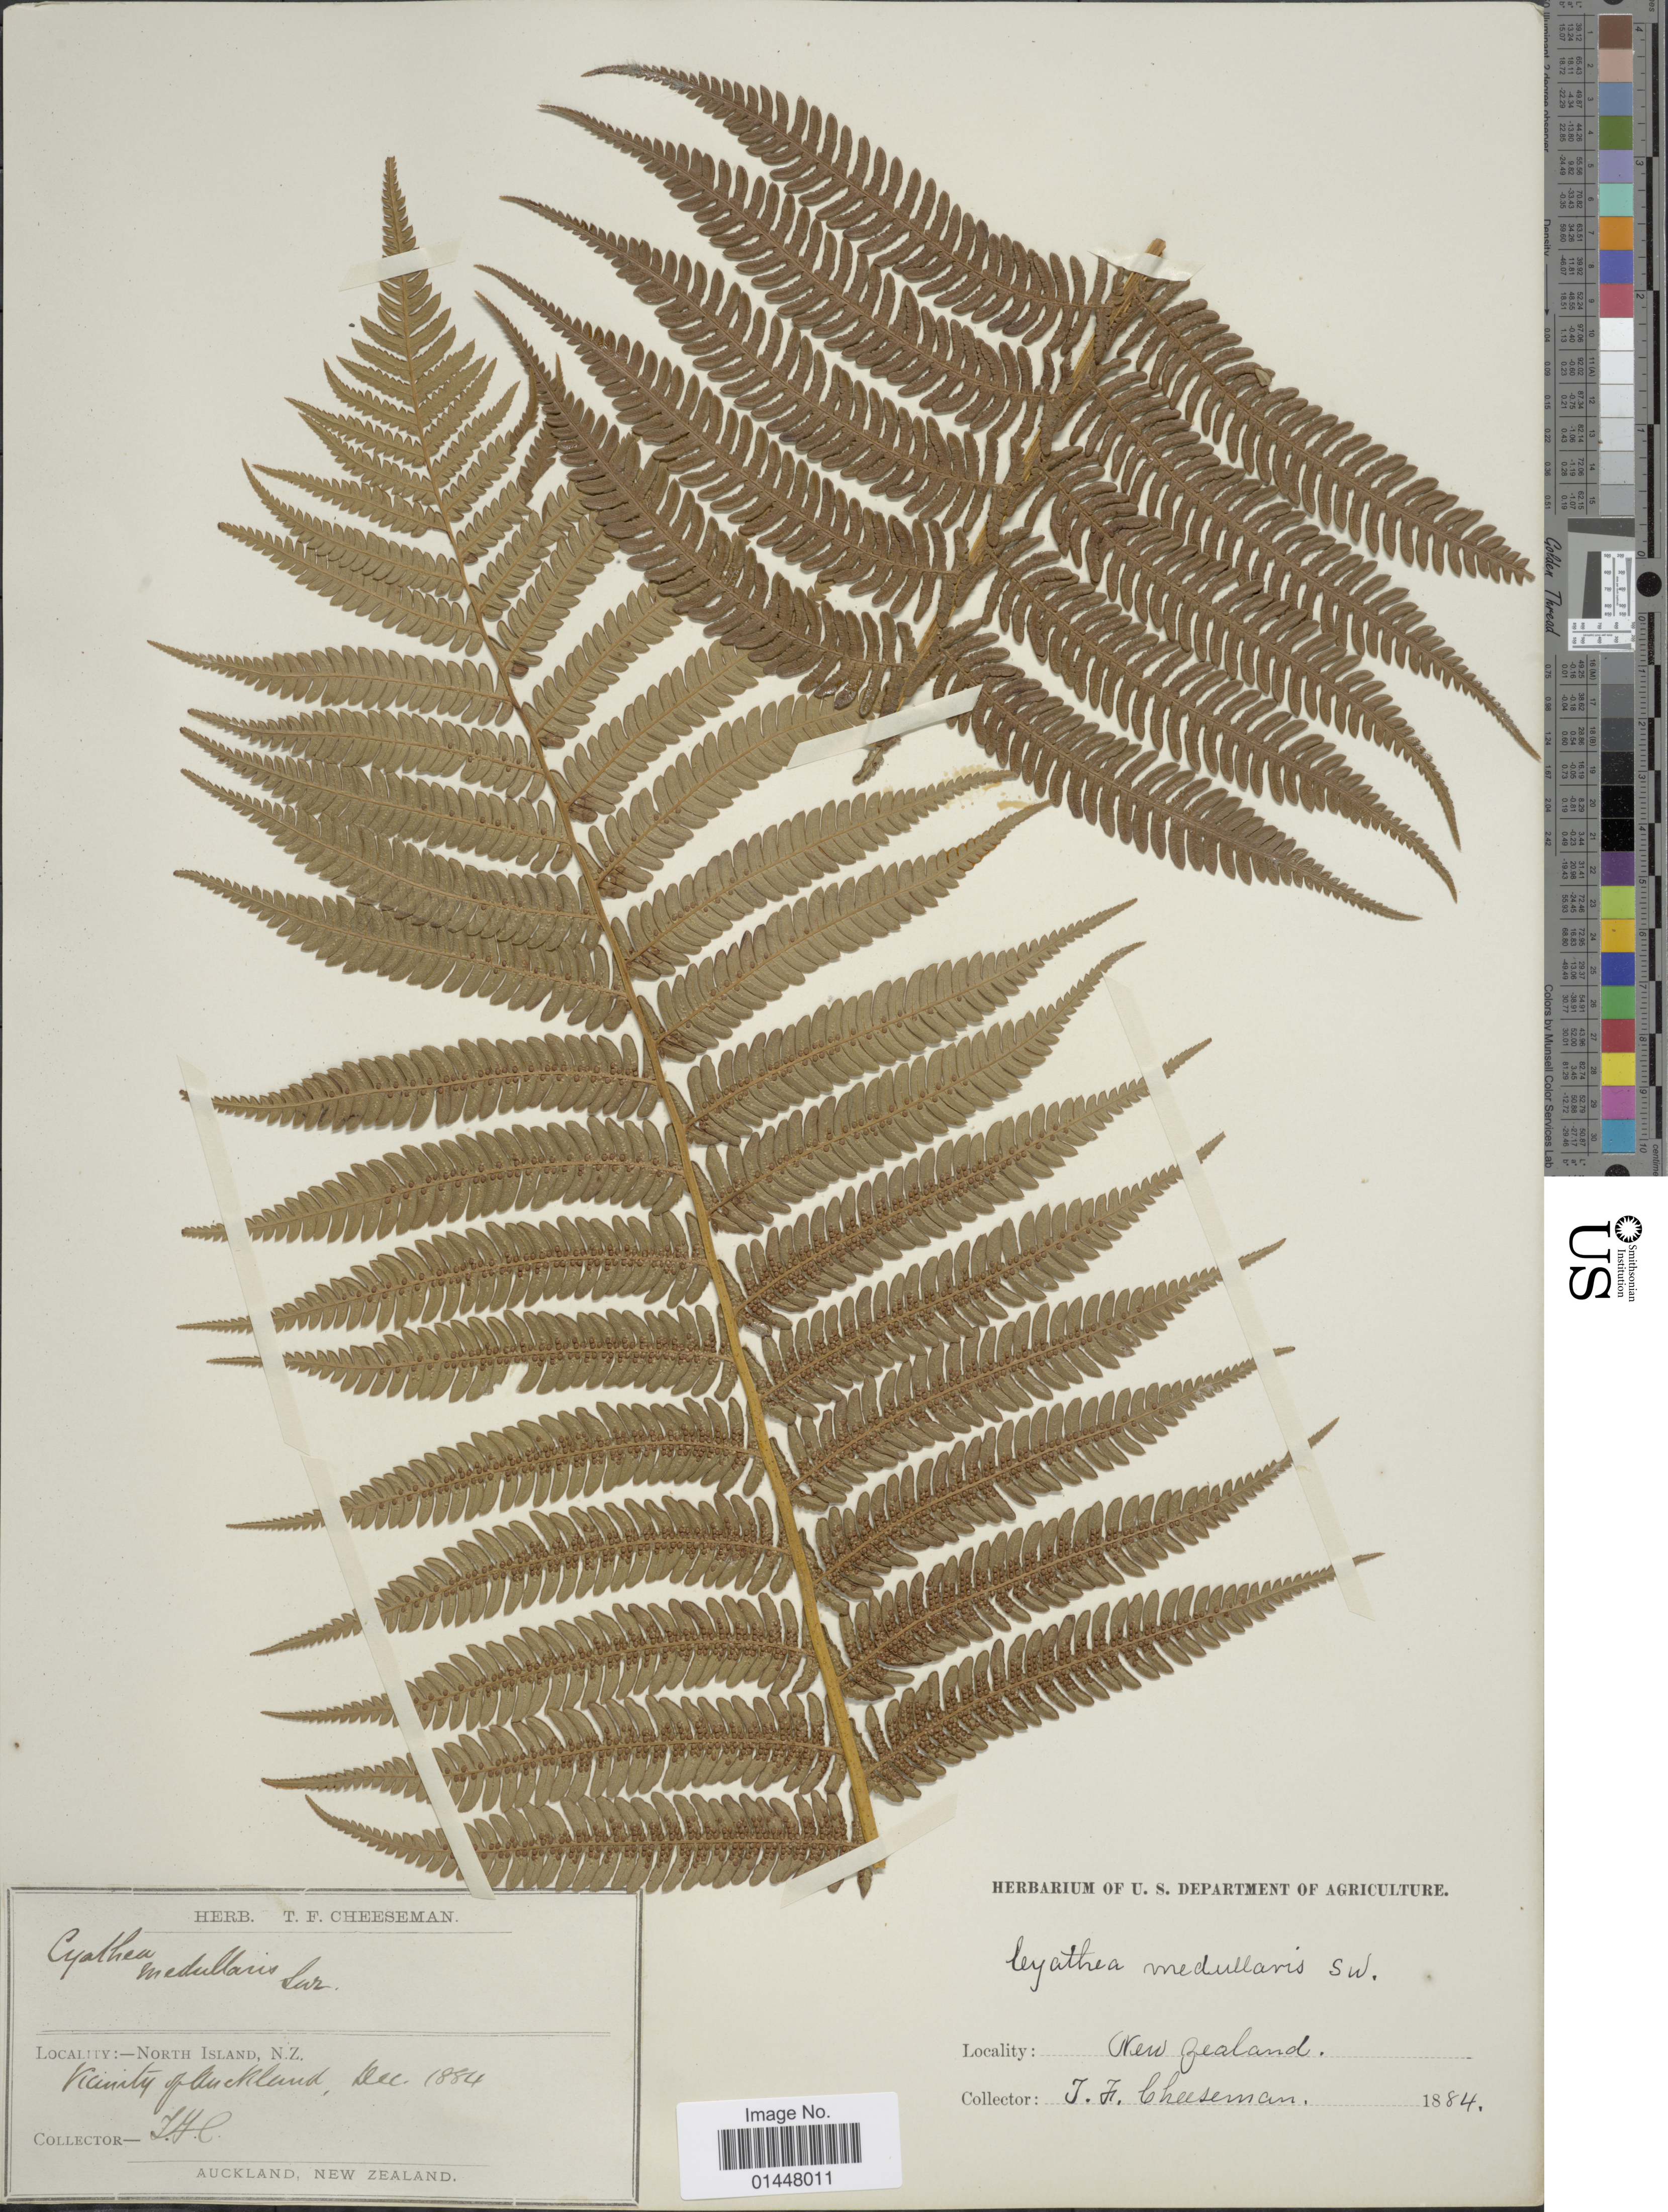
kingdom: Plantae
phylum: Tracheophyta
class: Polypodiopsida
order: Cyatheales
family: Cyatheaceae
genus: Sphaeropteris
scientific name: Sphaeropteris medullaris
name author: (G. Forst.) Bernh.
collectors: T. F. Cheeseman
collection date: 1884-12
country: New Zealand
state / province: Auckland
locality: North Island, N.Z, Vicinity of Auckland